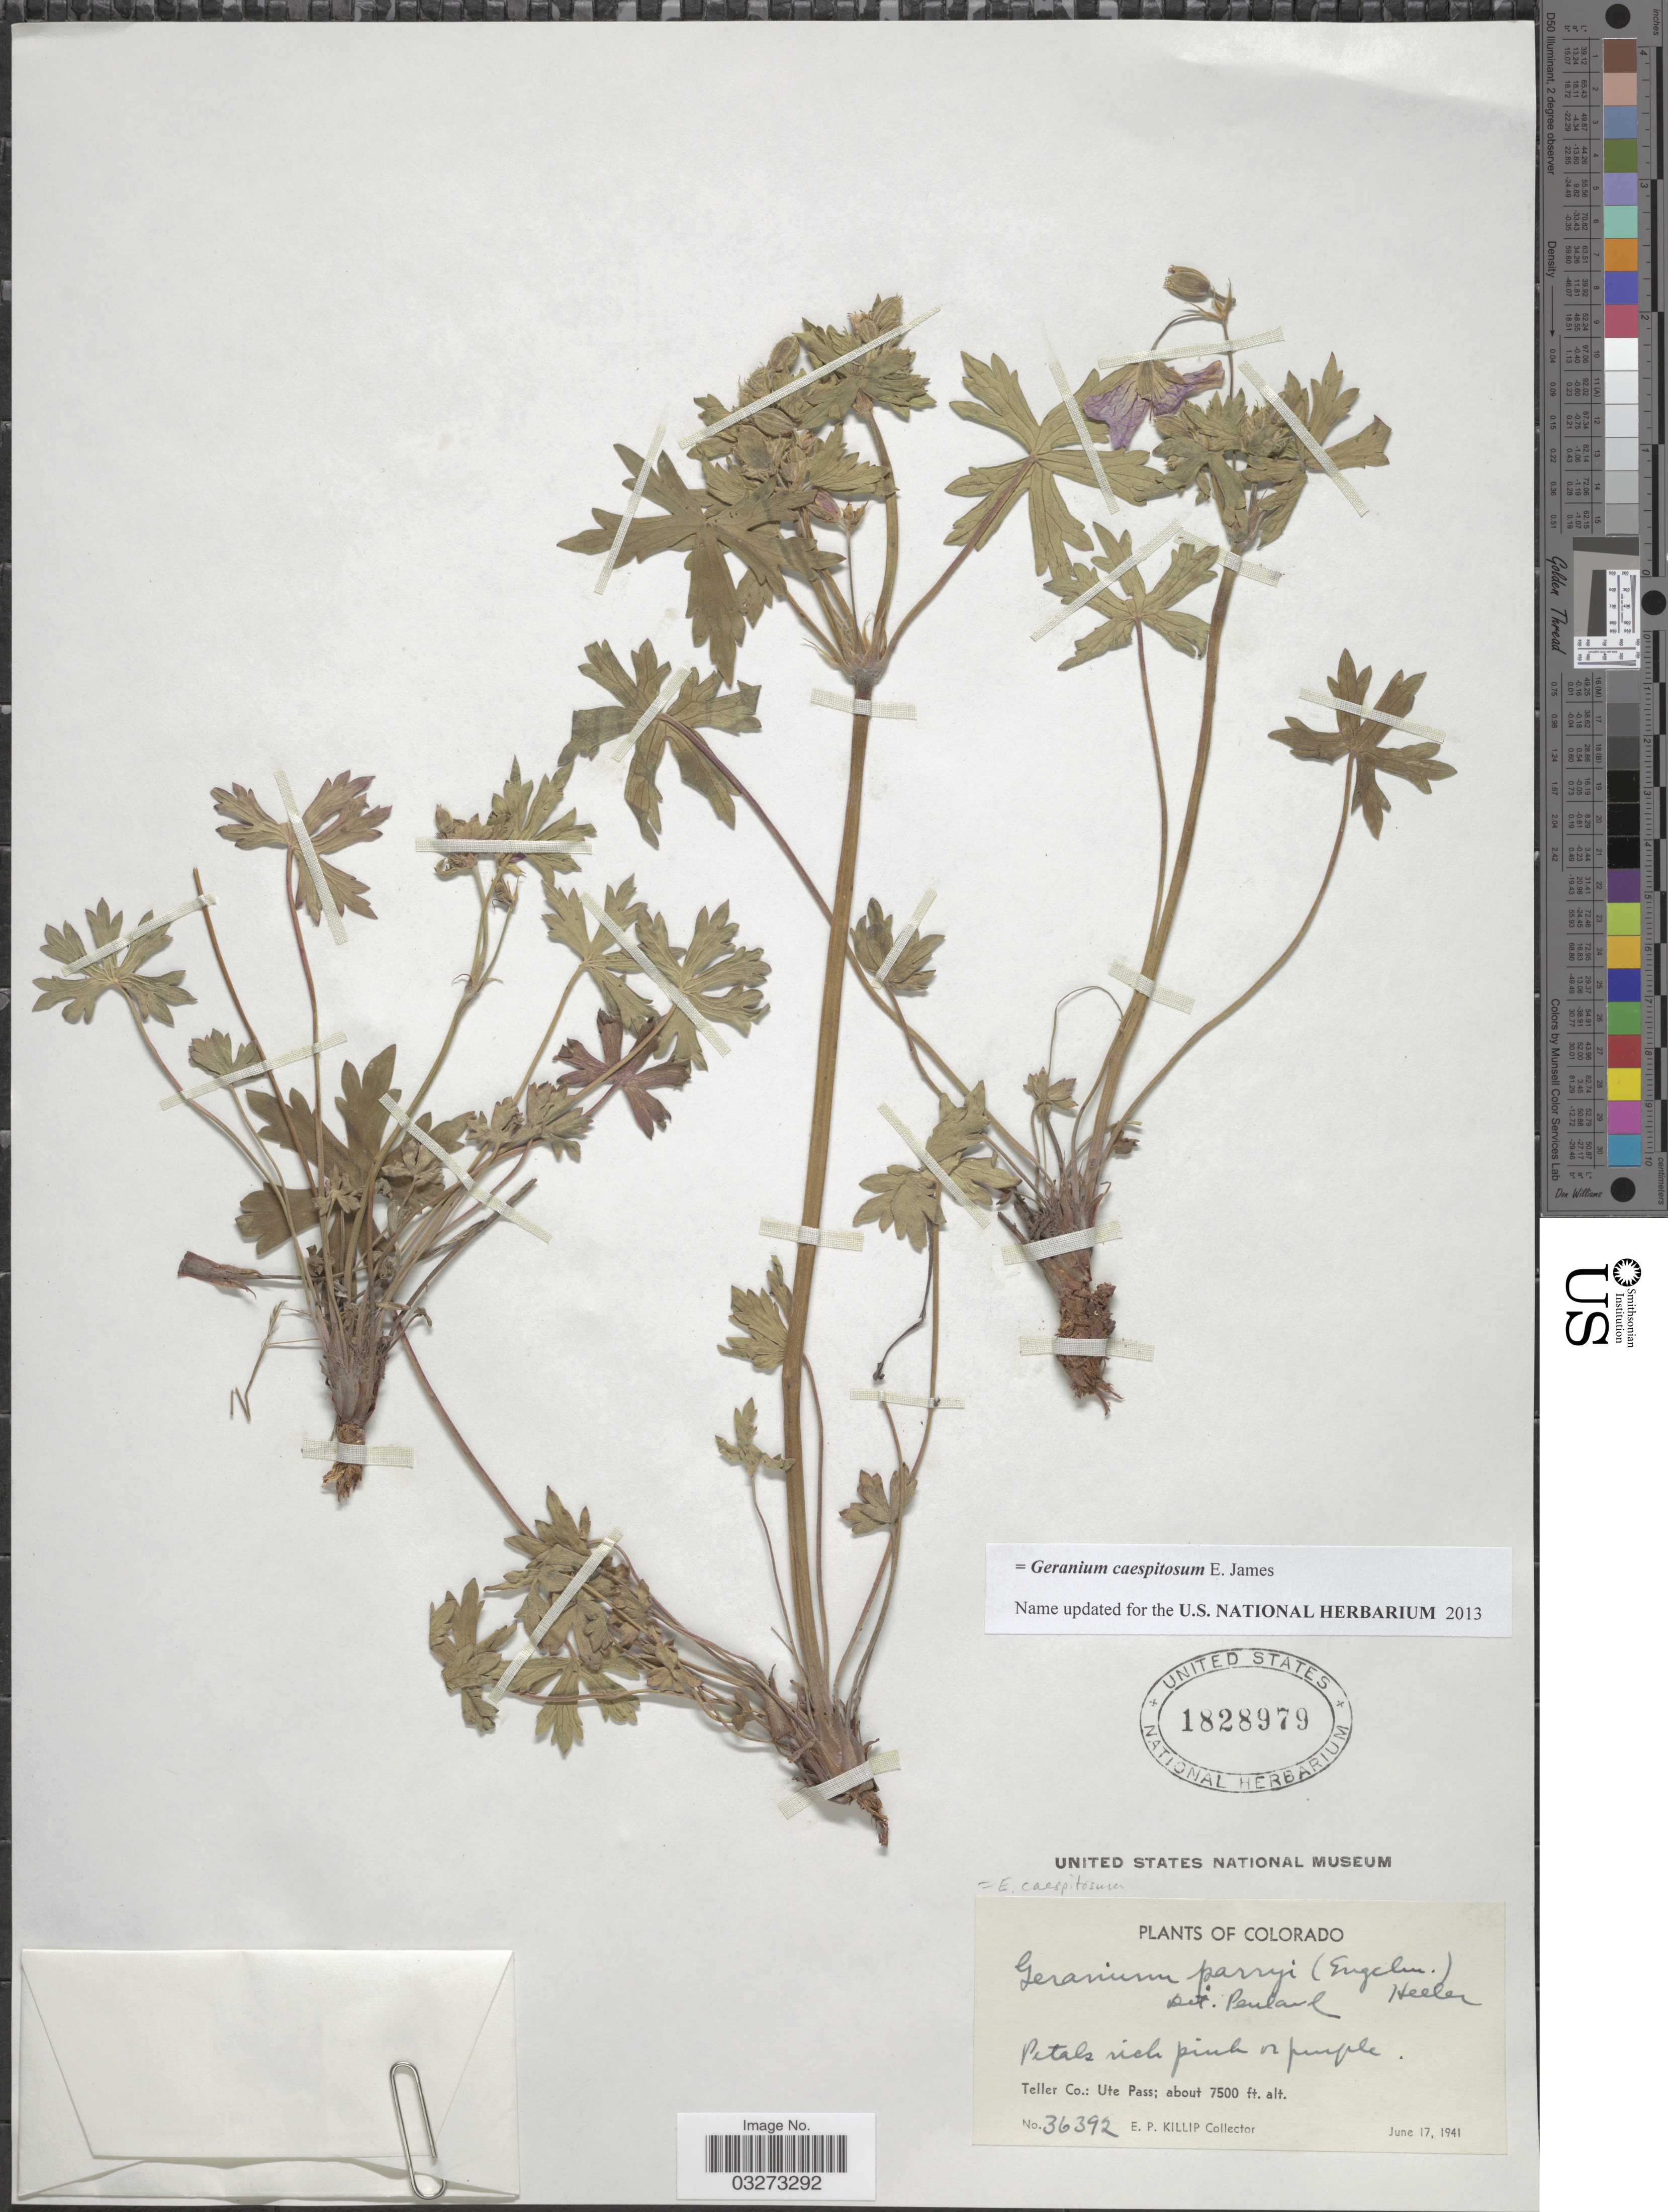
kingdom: Plantae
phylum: Tracheophyta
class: Magnoliopsida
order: Geraniales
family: Geraniaceae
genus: Geranium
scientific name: Geranium caespitosum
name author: E. James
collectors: E. P. Killip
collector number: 36392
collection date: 1941-06-17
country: United States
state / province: Colorado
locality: Teller Co.: Ute Pass.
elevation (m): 2286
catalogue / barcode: US 1828979